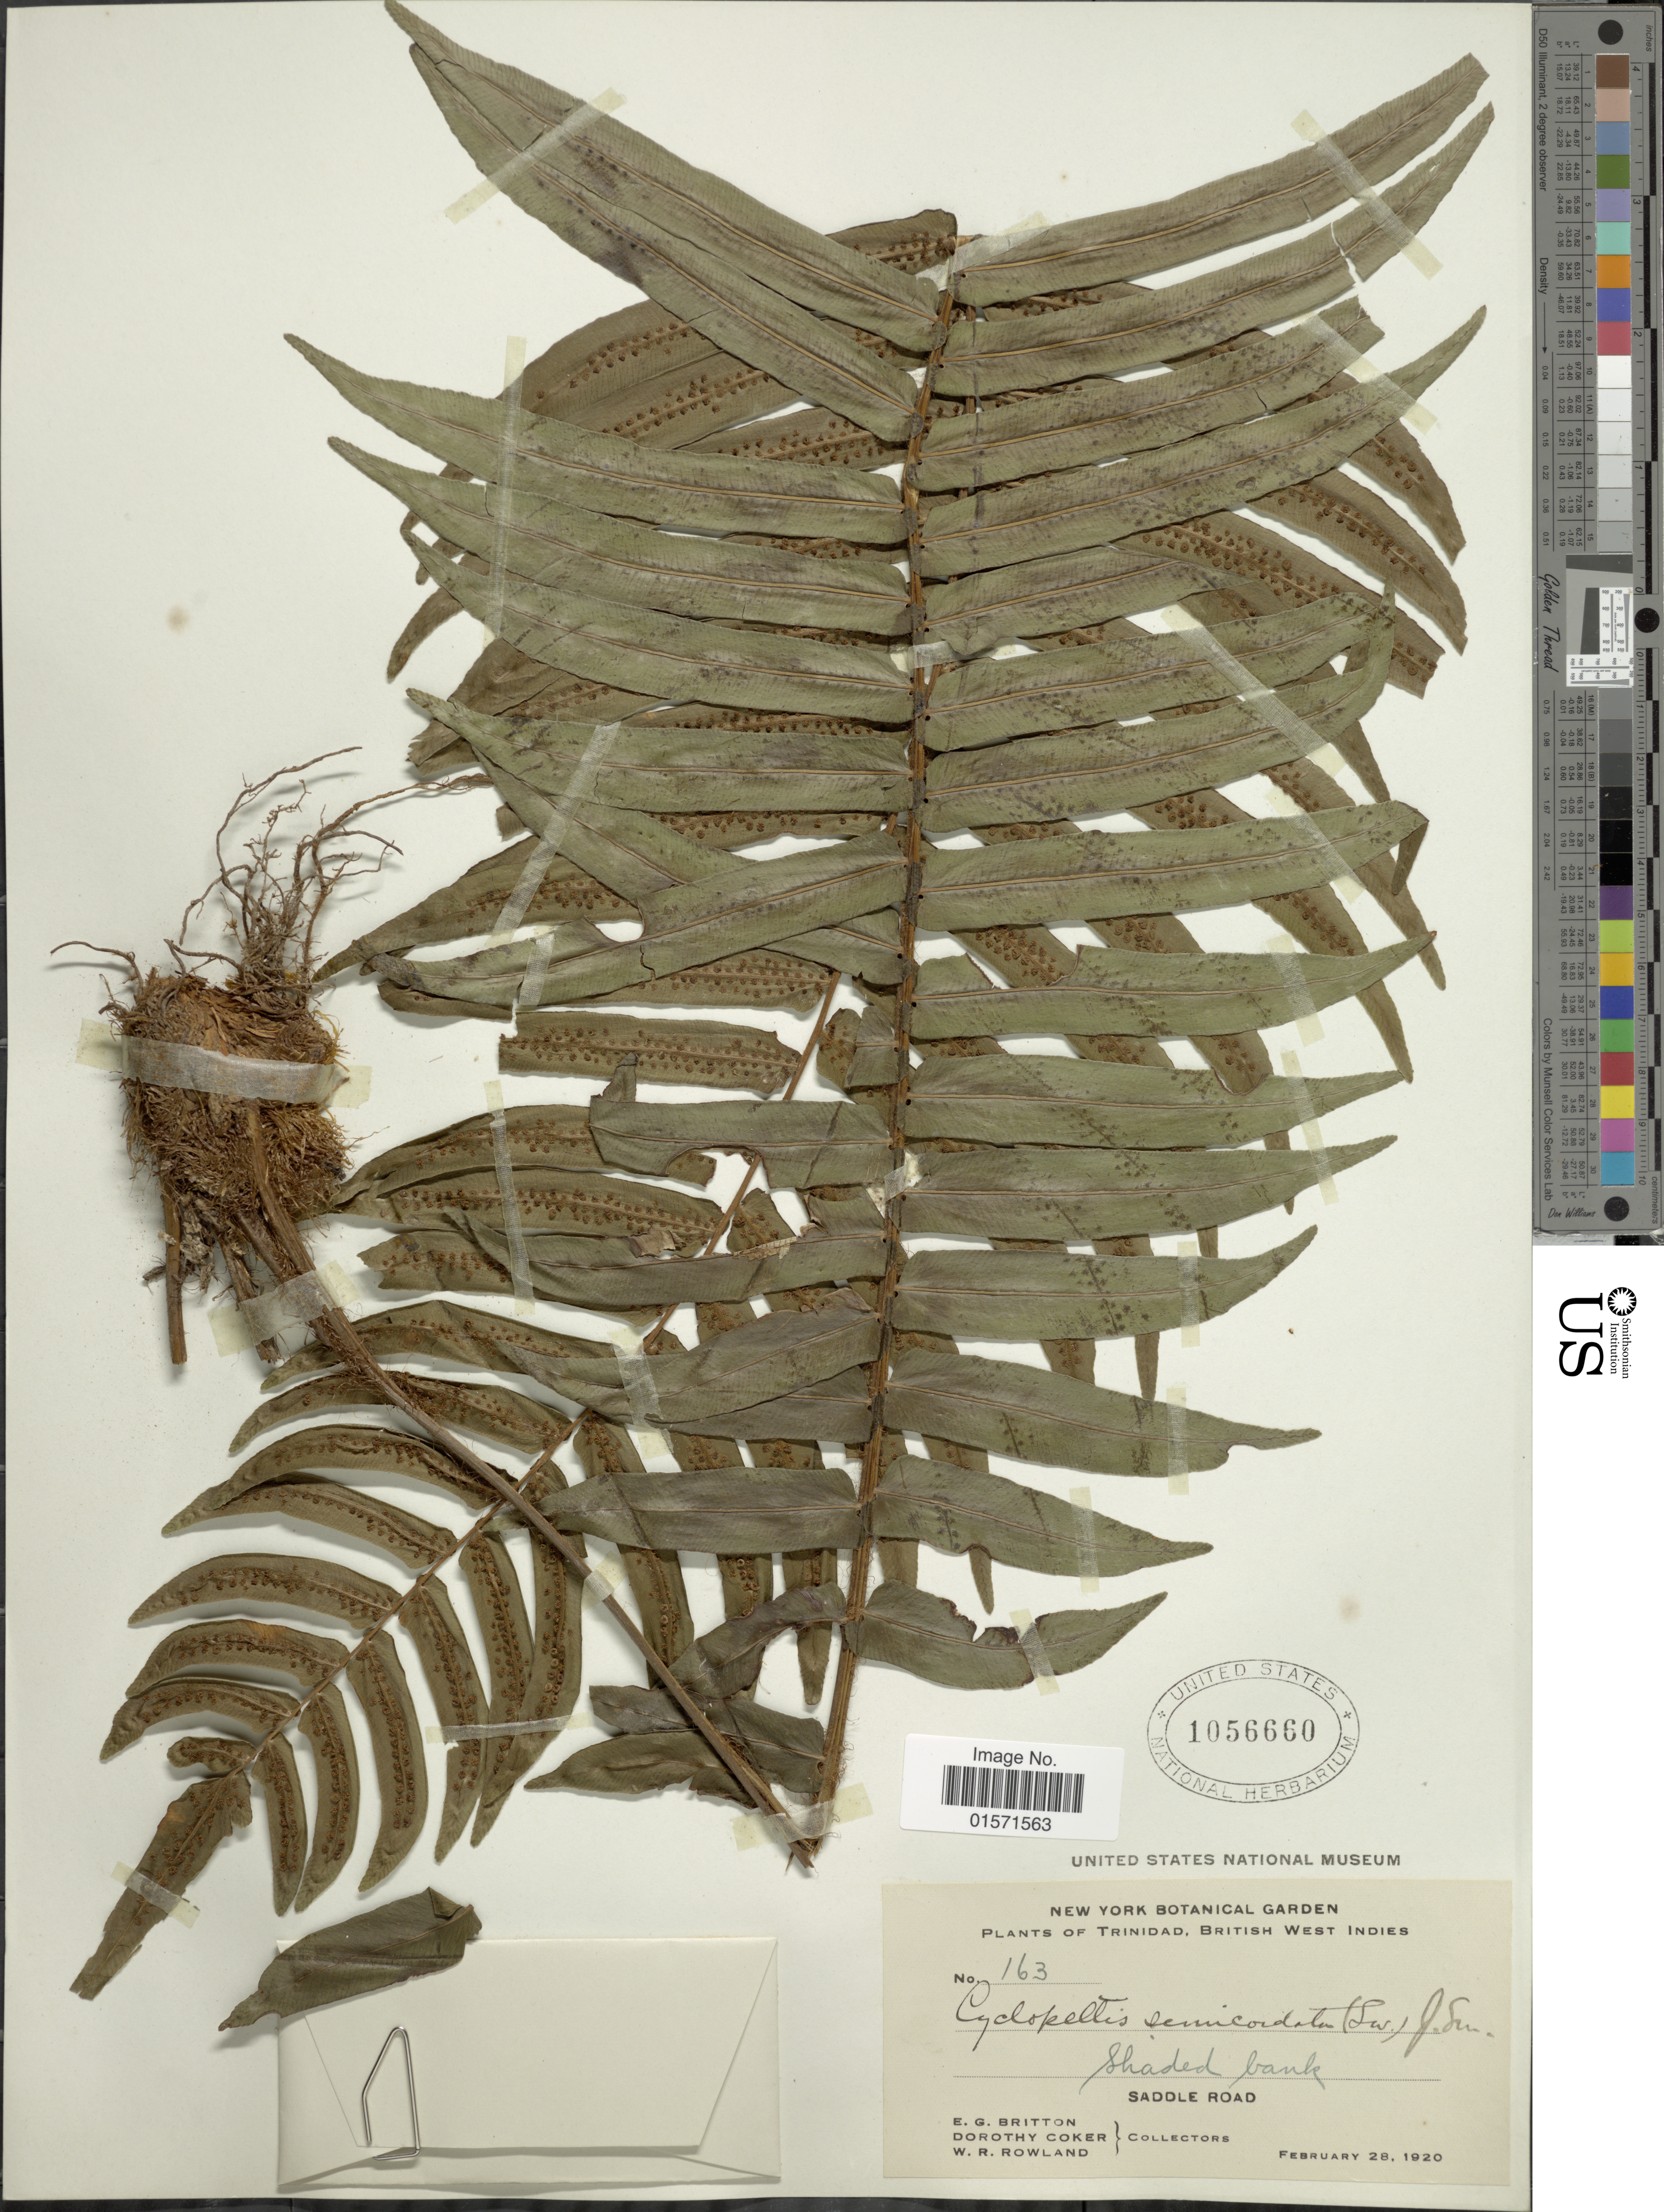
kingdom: Plantae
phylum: Tracheophyta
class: Polypodiopsida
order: Polypodiales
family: Lomariopsidaceae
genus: Cyclopeltis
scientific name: Cyclopeltis semicordata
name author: (Sw.) J. Sm.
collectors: N. Britton, D. Coker & W. Rowland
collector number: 163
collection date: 1920-02-28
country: Trinidad and Tobago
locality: Plants of Trinidad, British West Indies. saddle road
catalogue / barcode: US 1056660